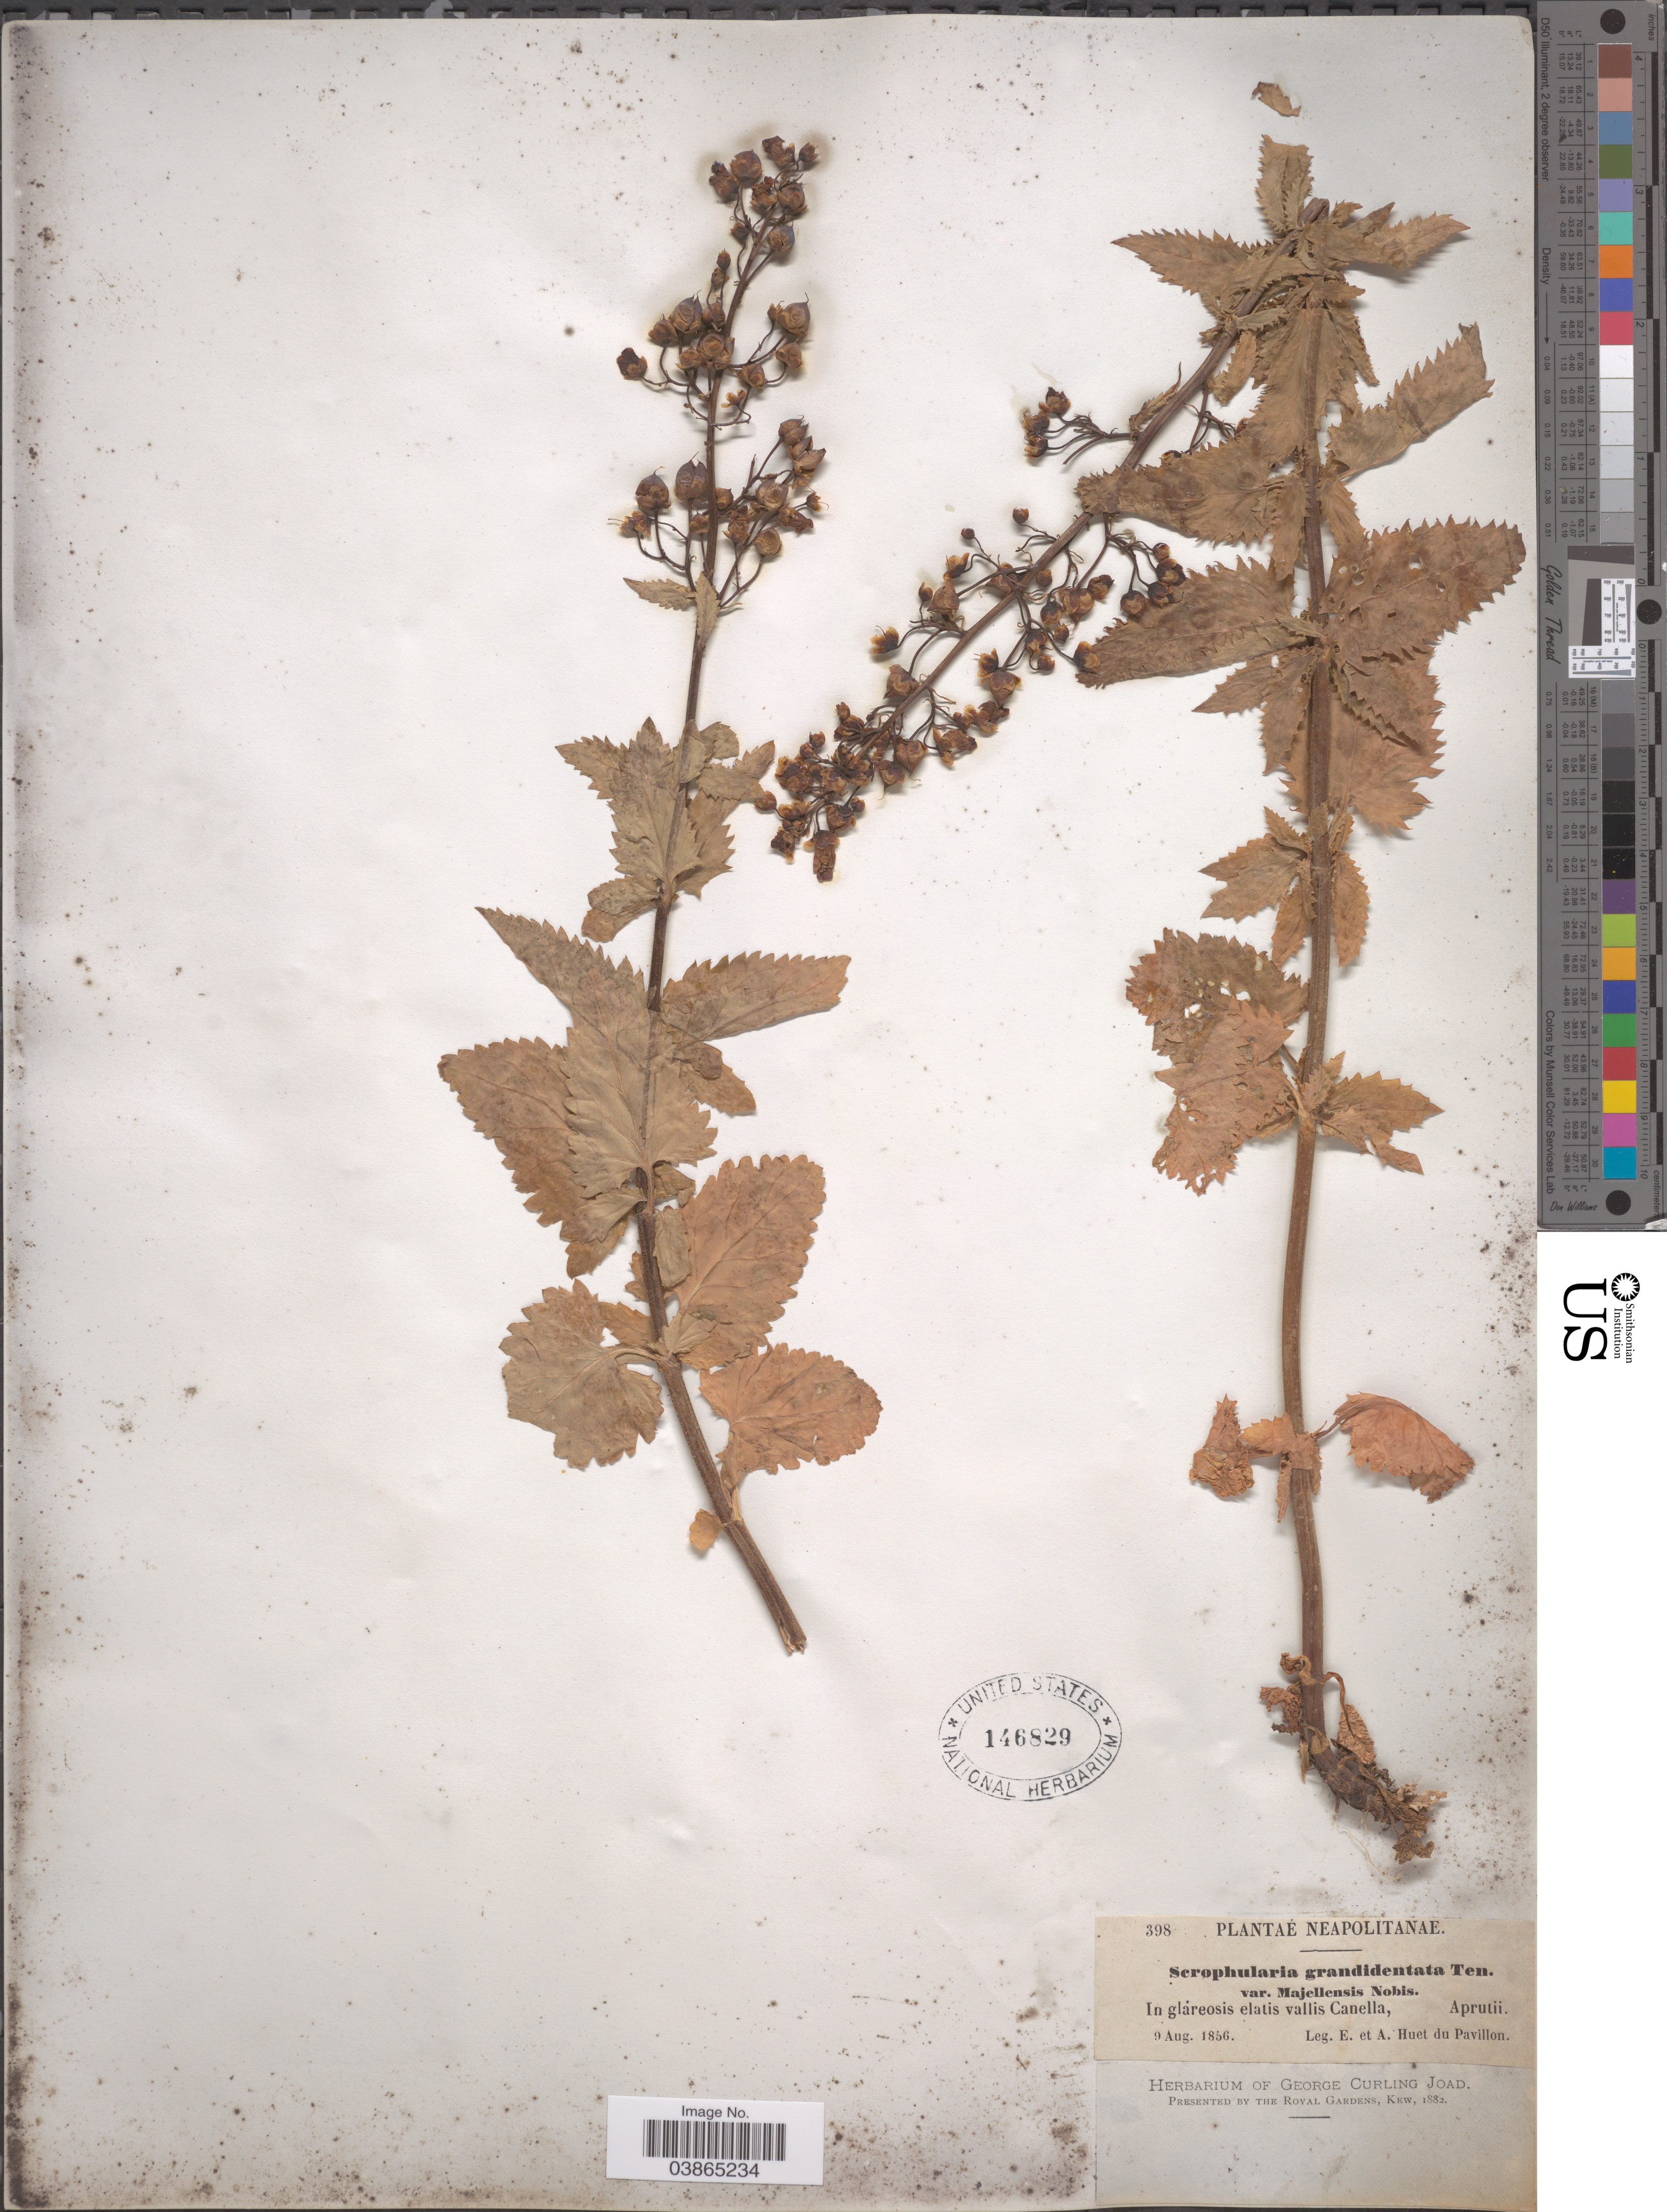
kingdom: Plantae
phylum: Tracheophyta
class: Magnoliopsida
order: Lamiales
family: Scrophulariaceae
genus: Scrophularia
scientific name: Scrophularia scopolii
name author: Hoppe ex Pers.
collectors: E. Huet du Pavillon & A. Huet du Pavillon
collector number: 398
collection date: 1856-08-09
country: Italy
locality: Neapolitanae. In glareosis elatis vallis Canella, Aprutii.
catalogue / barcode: US 146829